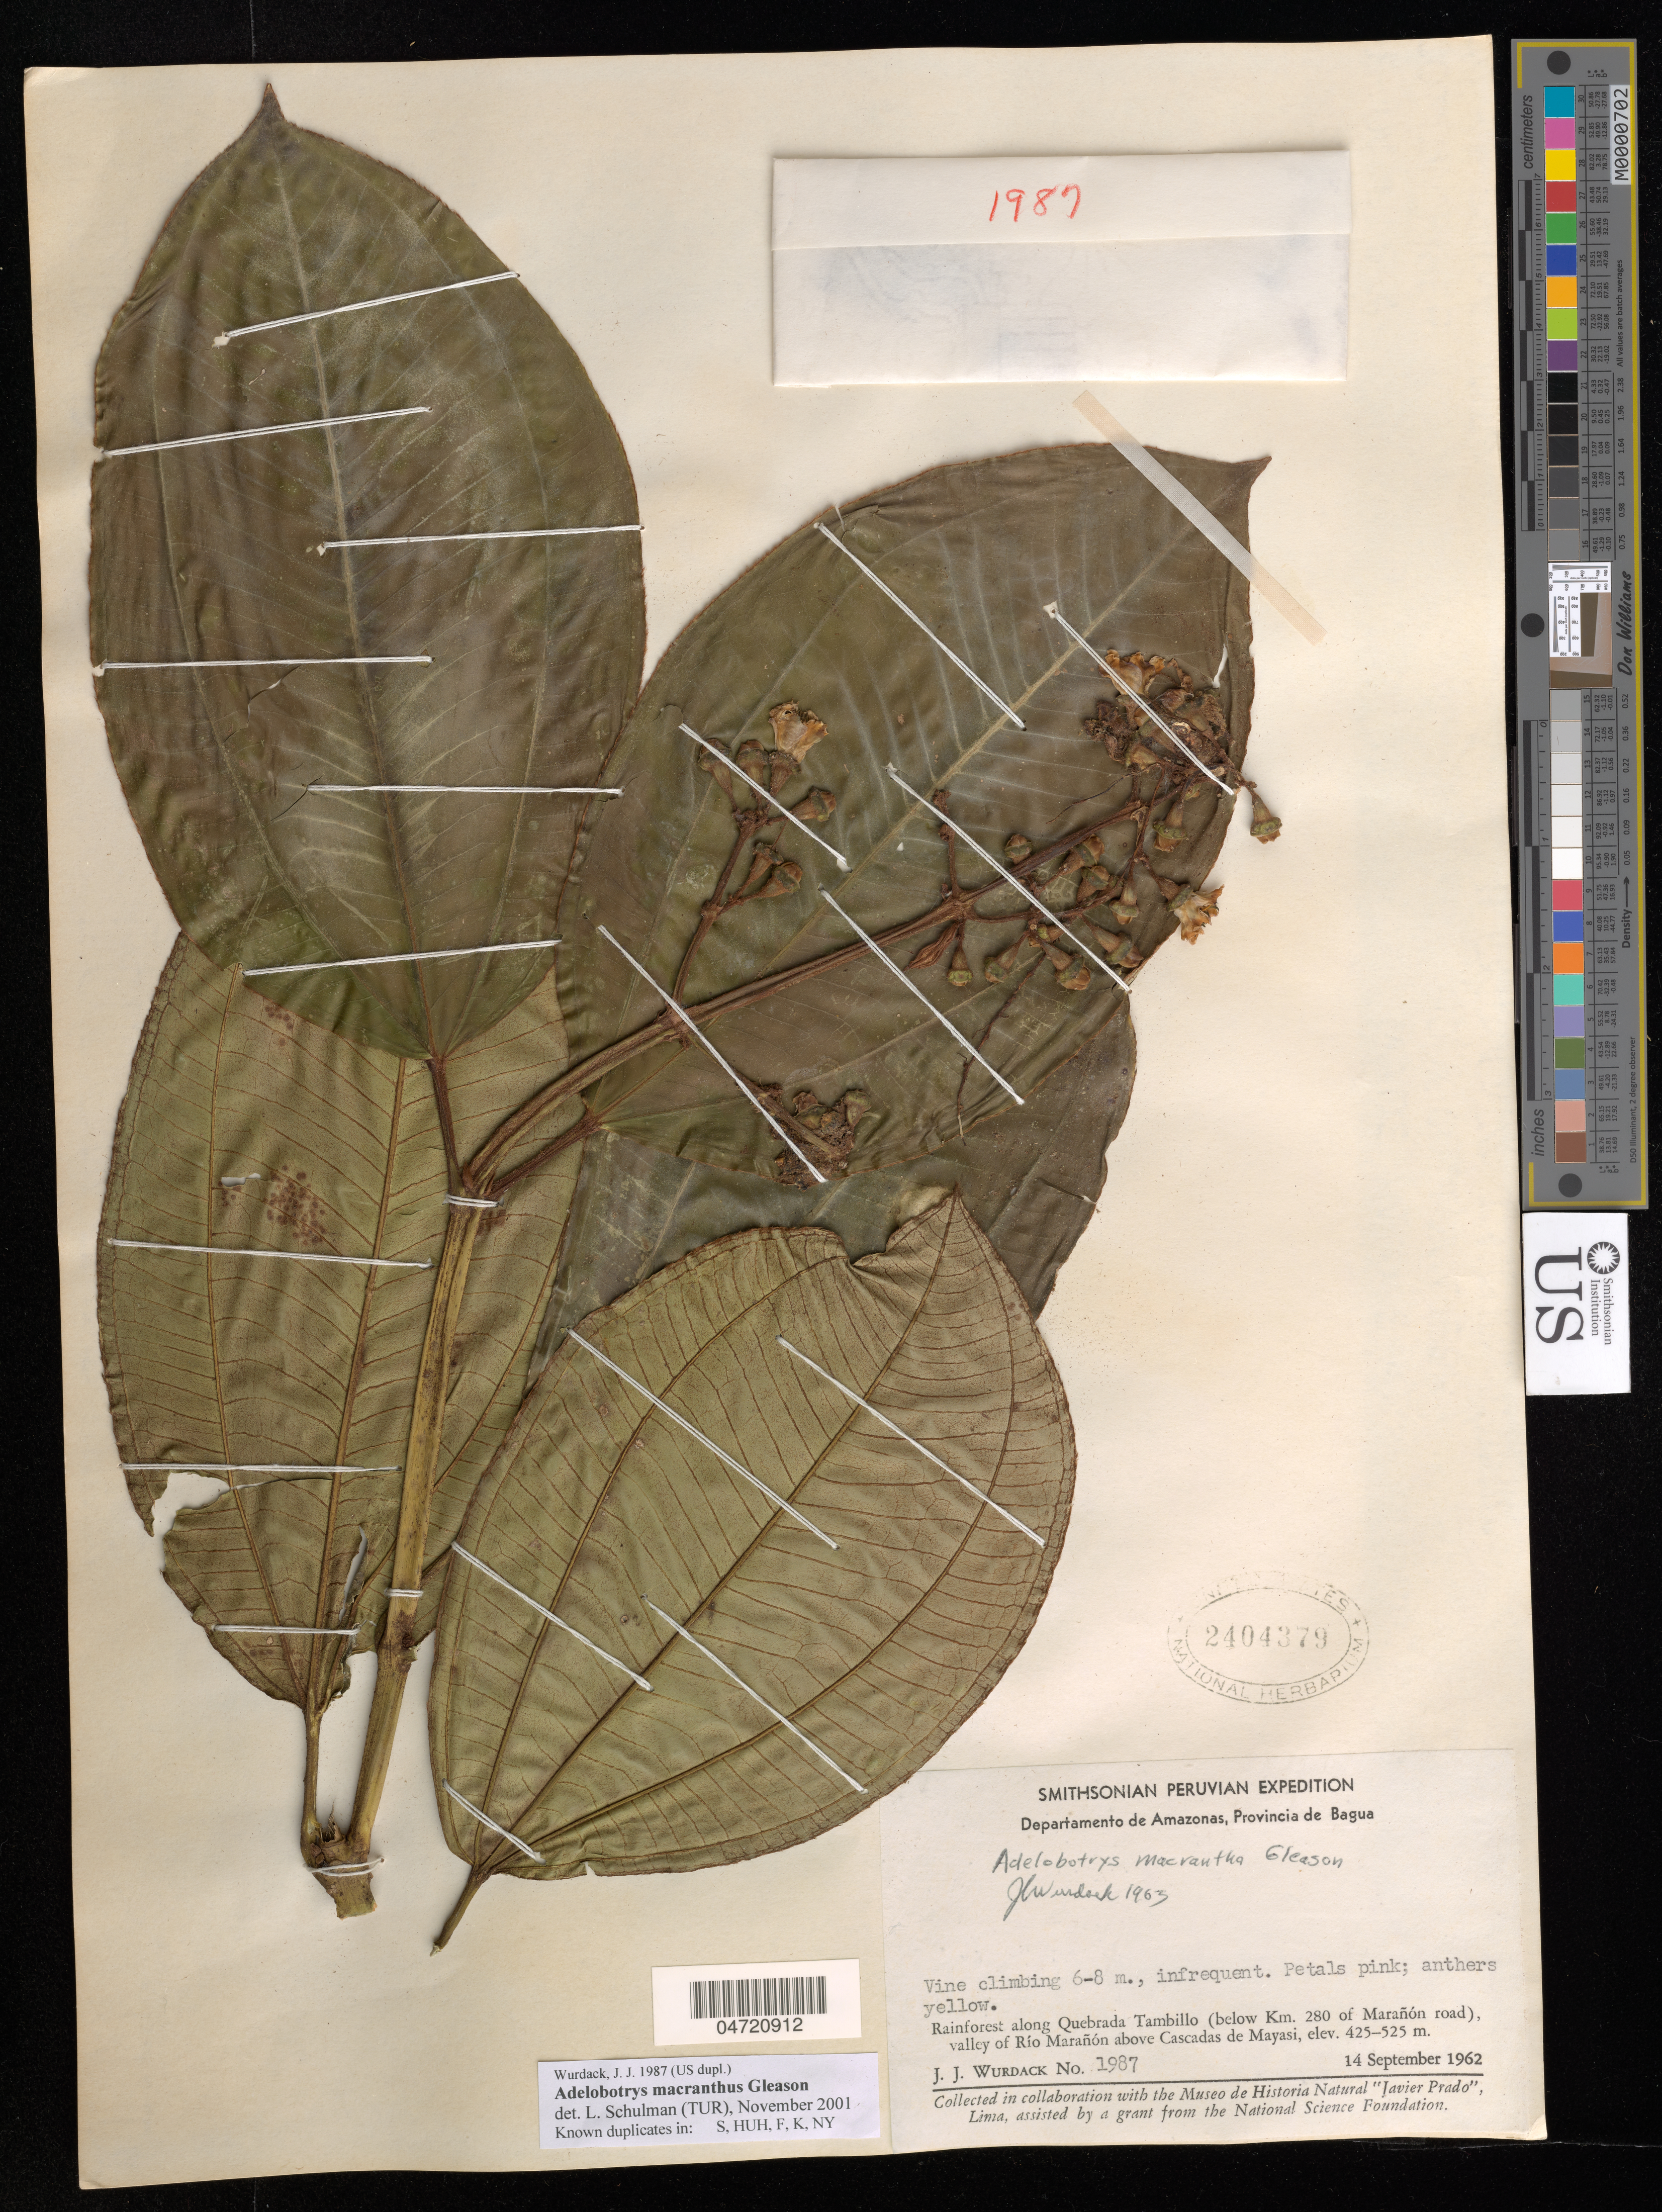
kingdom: Plantae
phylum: Tracheophyta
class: Magnoliopsida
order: Myrtales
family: Melastomataceae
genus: Adelobotrys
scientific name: Adelobotrys macrantha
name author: Gleason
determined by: Schulman, Leif, (TUR), University of Turku (FINLAND)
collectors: J. J. Wurdack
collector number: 1987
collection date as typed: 14 Sep 1962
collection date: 1962-09-14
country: Peru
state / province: Amazonas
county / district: Bagua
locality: rainforest along Quebrada Tambillo, valley of Río Maranon above Cascadas de Mayasi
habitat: Rainforest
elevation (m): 425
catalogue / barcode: US 2404379